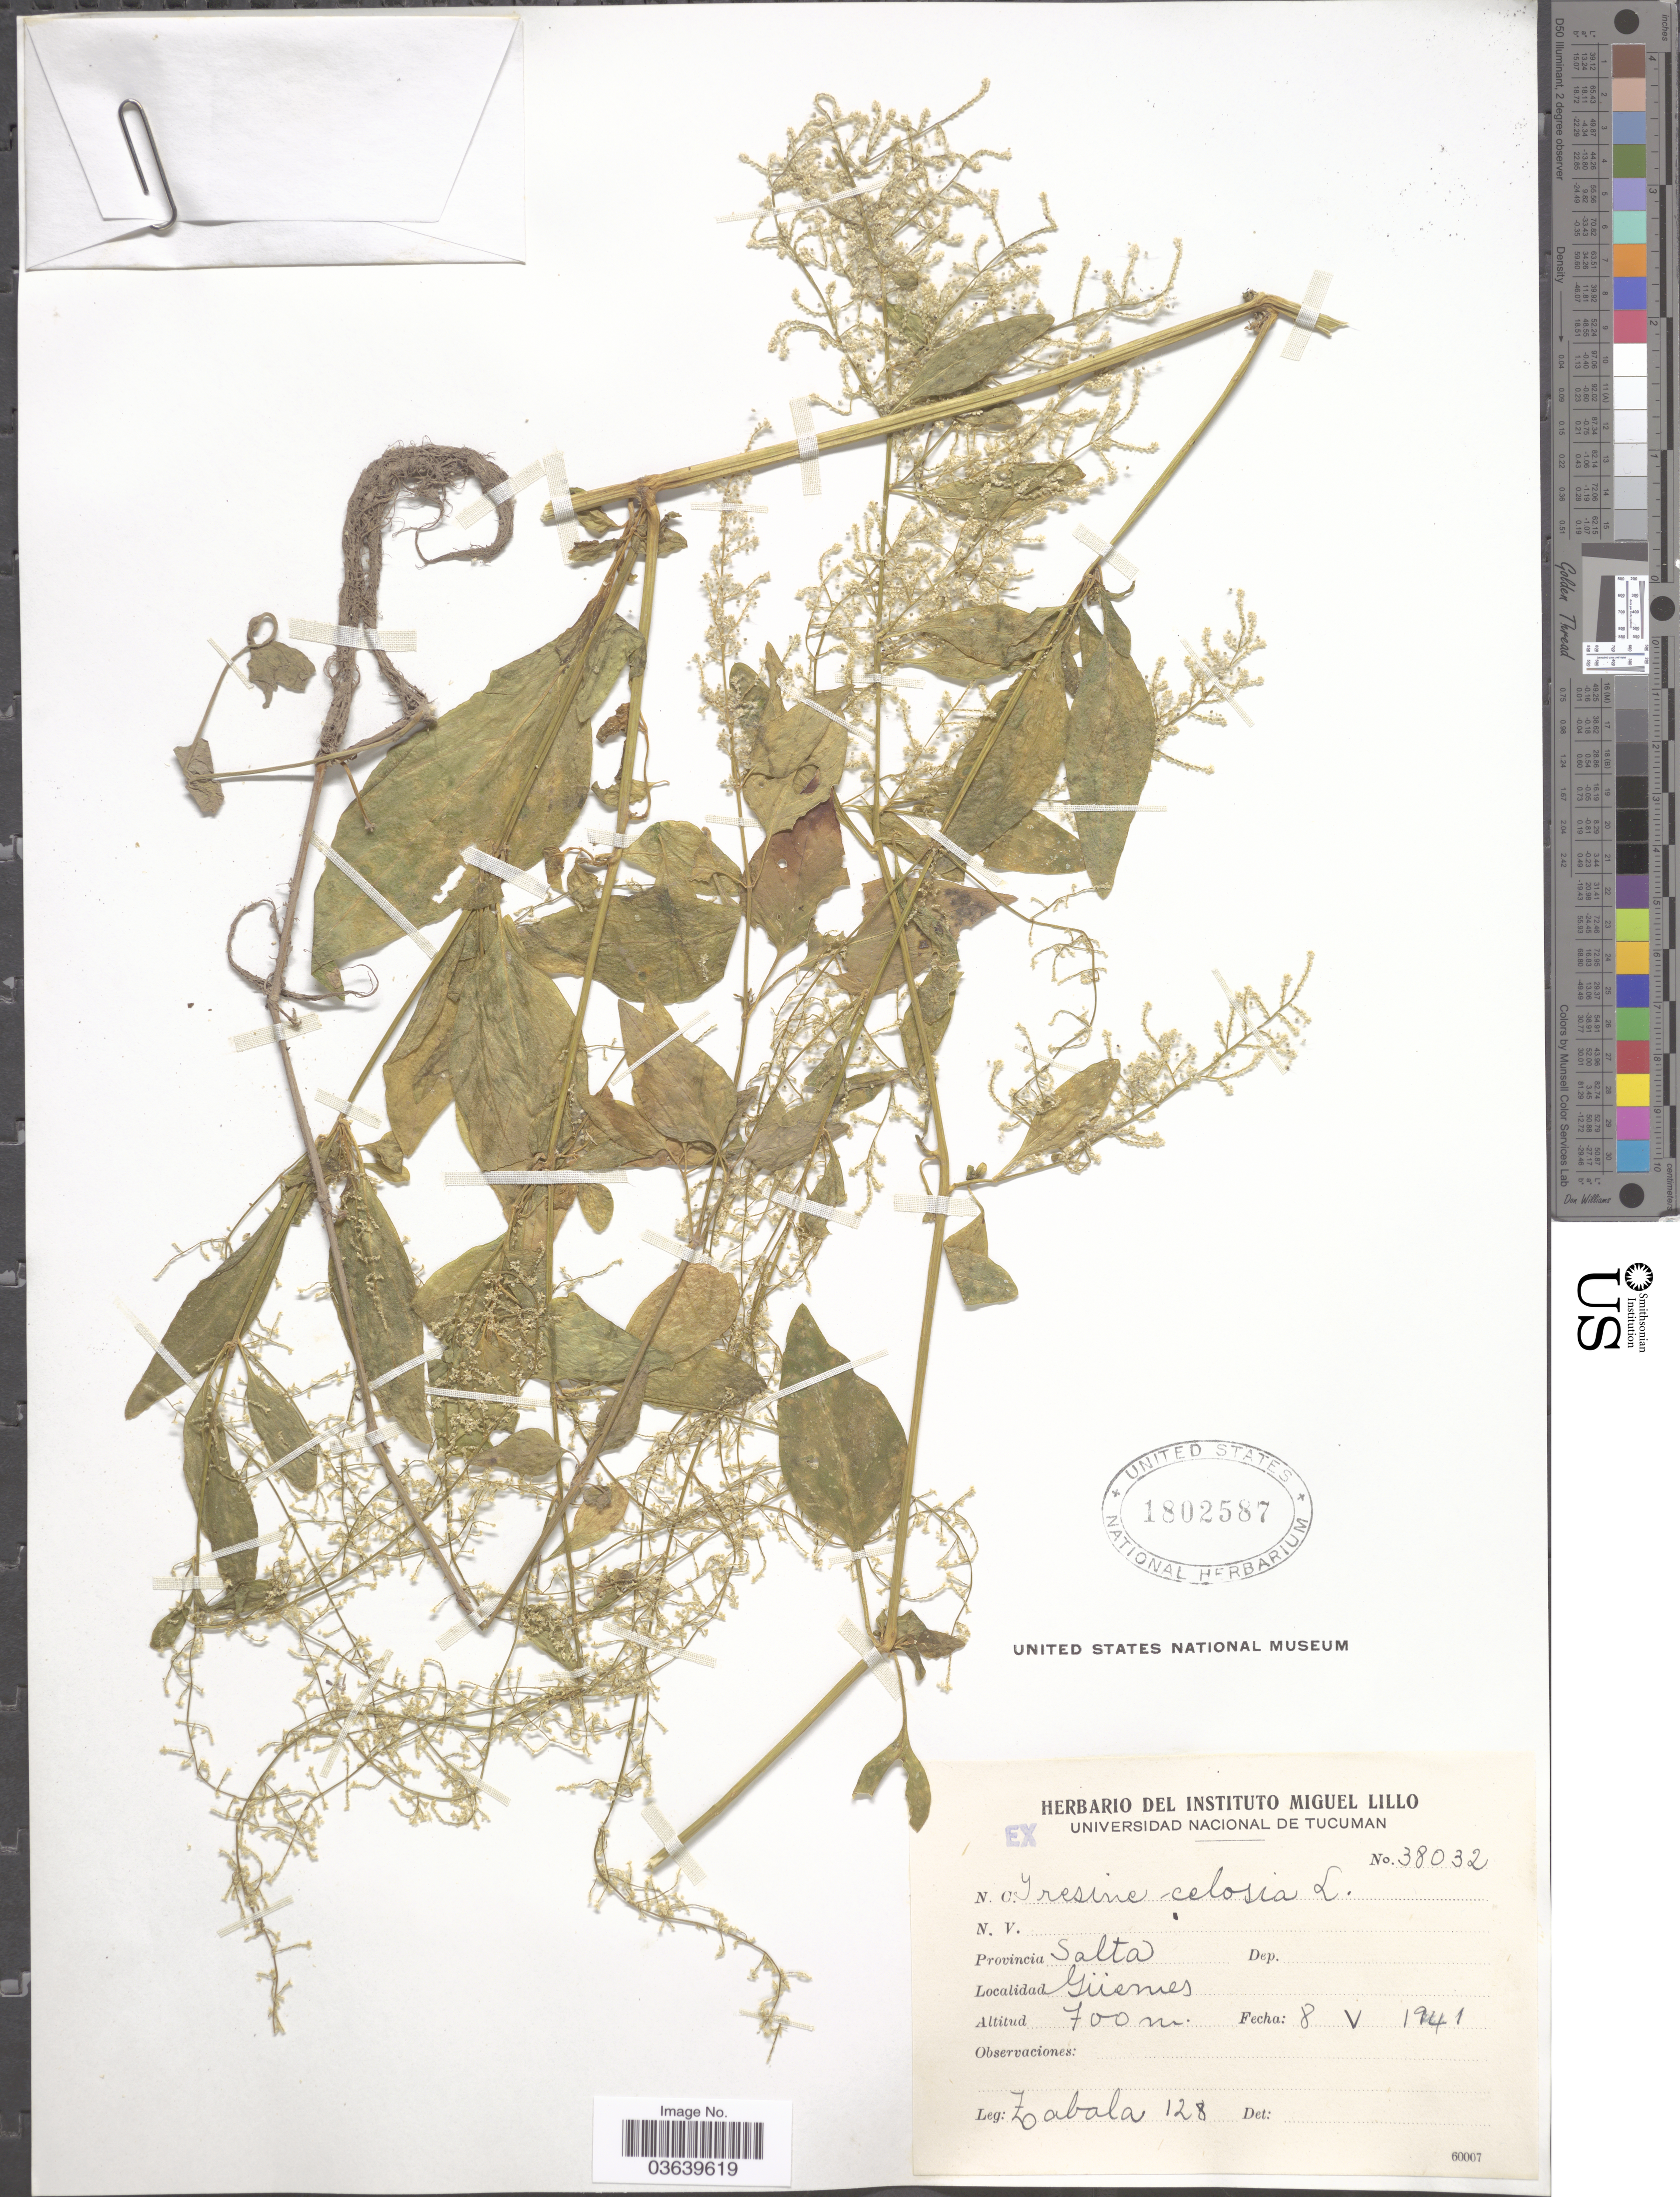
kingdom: Plantae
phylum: Tracheophyta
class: Magnoliopsida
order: Caryophyllales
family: Amaranthaceae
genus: Iresine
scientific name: Iresine diffusa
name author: Humb. & Bonpl. ex Willd.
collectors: Zabala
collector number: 128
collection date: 1941-05-08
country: Argentina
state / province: Salta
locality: Güemes.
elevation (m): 700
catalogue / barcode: US 1802587